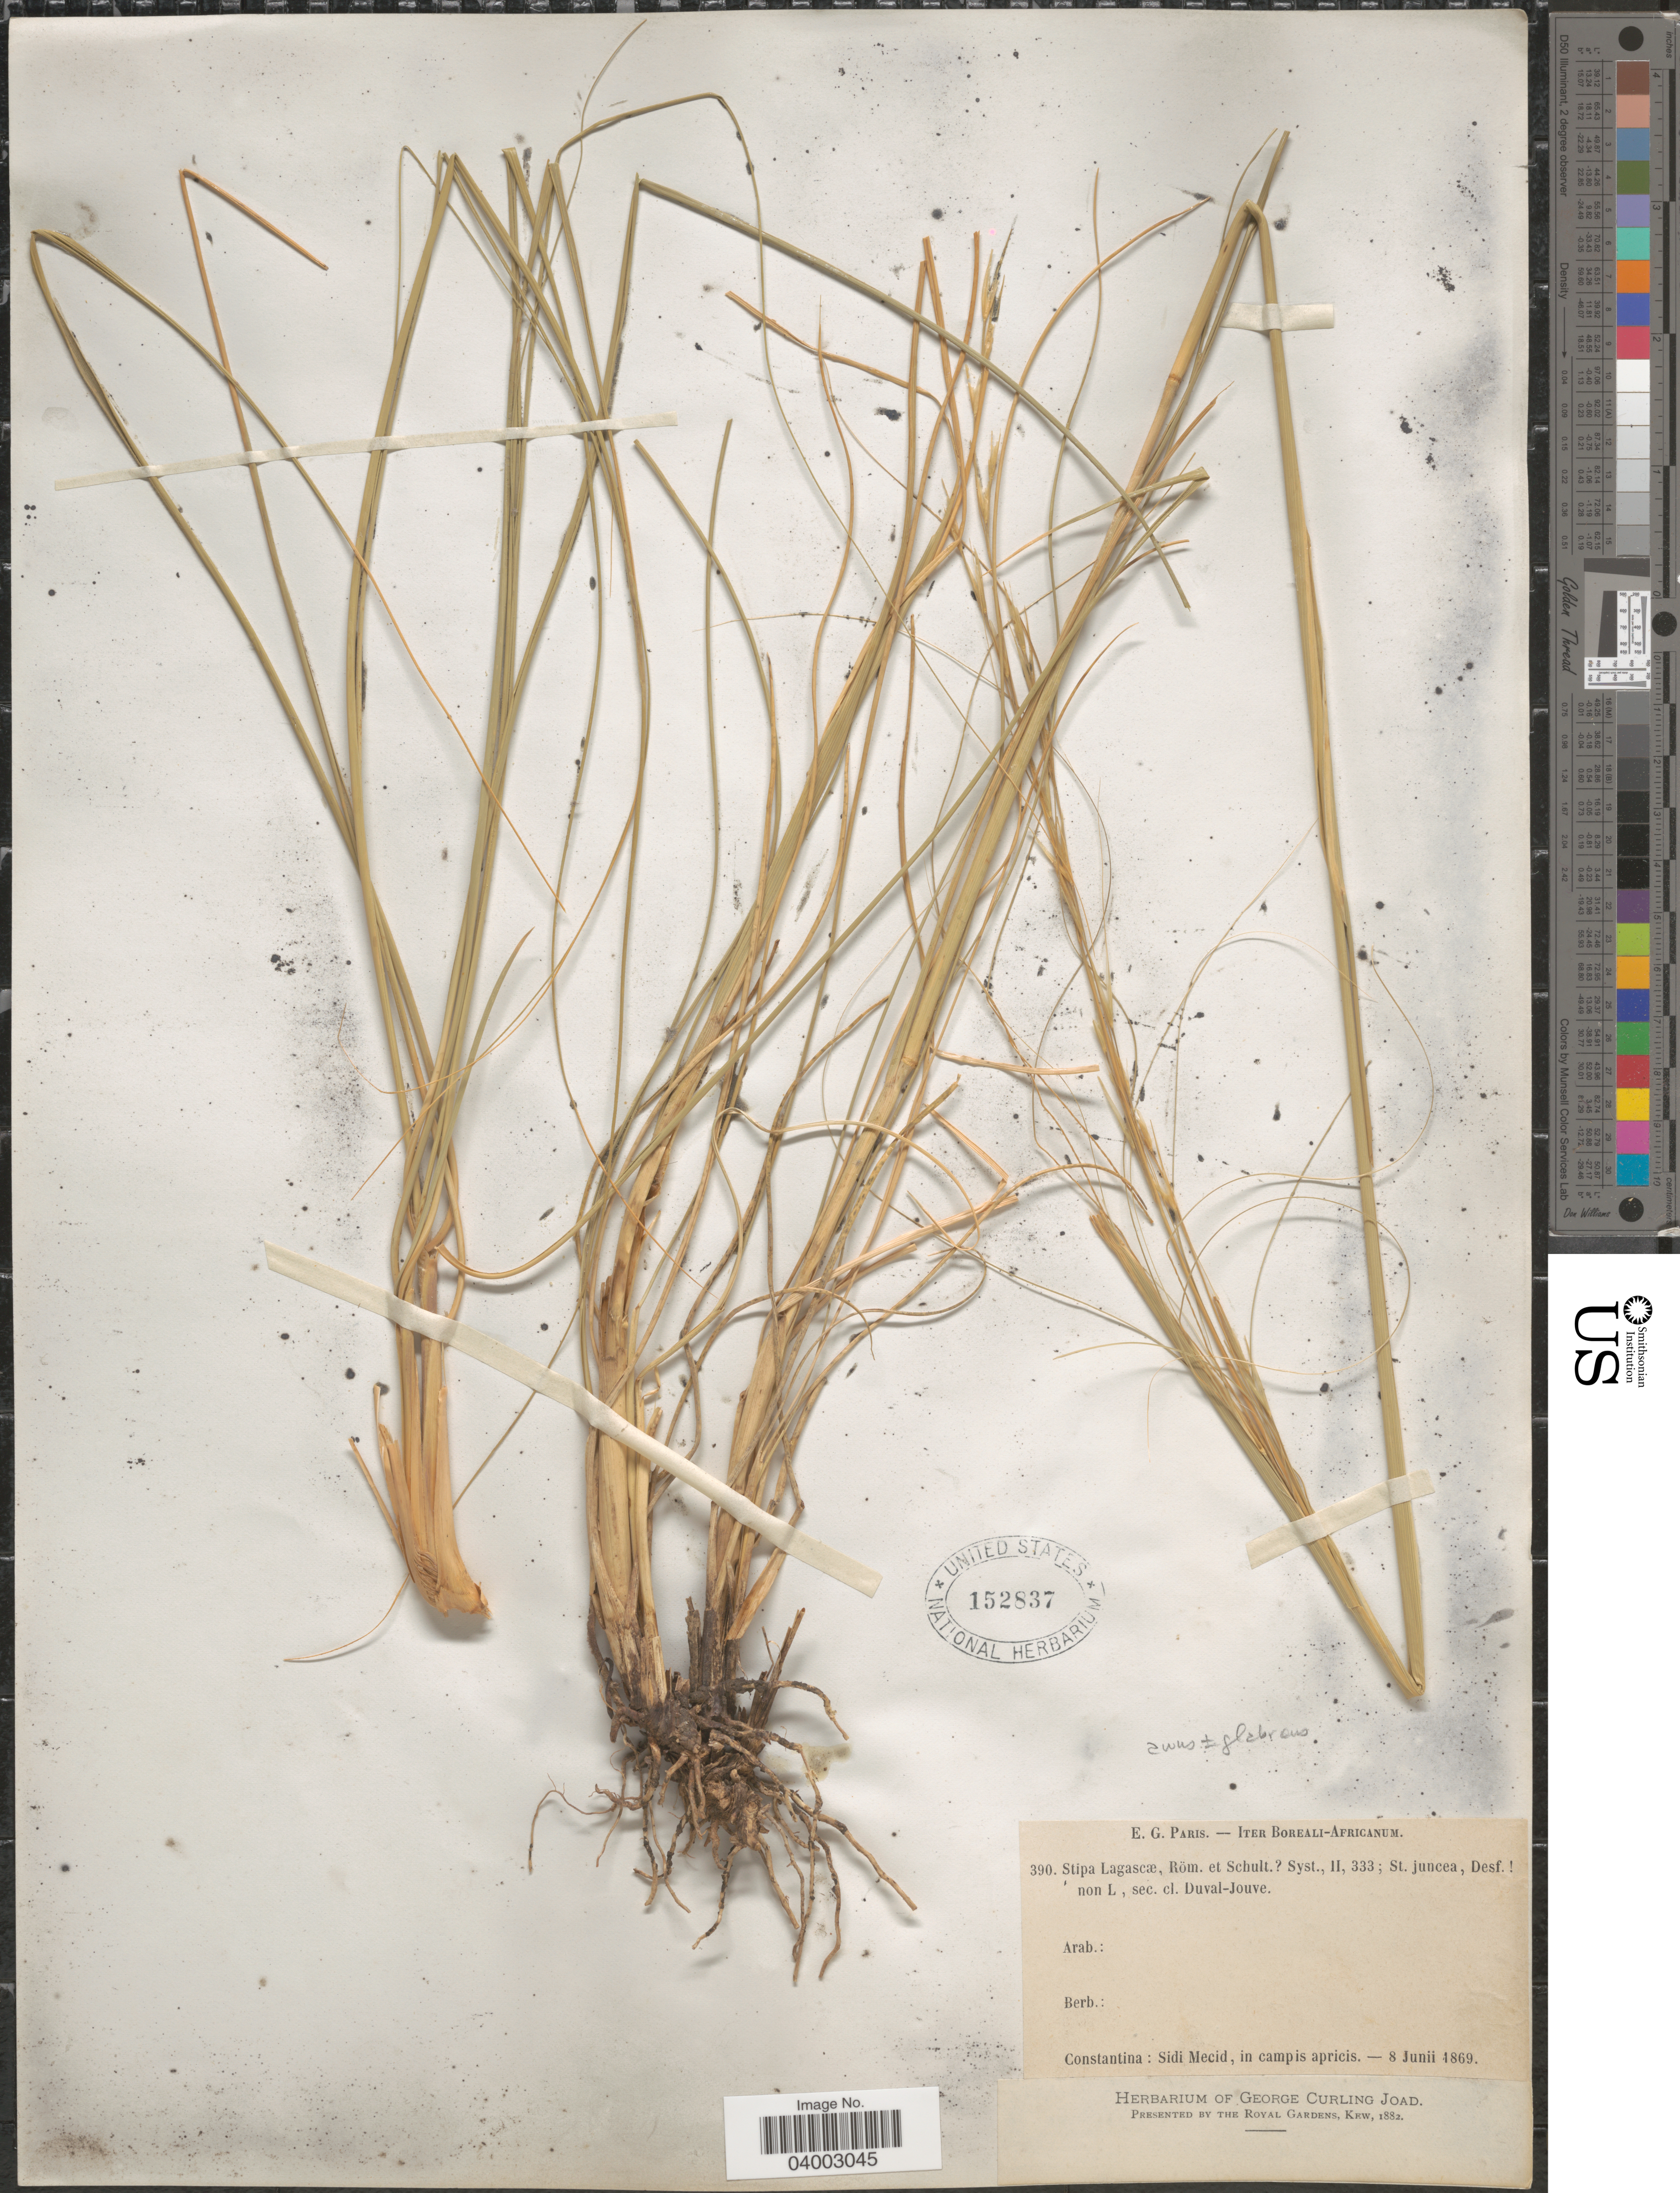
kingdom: Plantae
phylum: Tracheophyta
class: Liliopsida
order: Poales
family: Poaceae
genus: Stipa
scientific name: Stipa lagascae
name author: Schult. & Roem.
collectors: Paris, E.G.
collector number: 390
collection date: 1869-06-08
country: Algeria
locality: Constantina: Sidi Mecid, in campis apricis.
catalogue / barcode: US 152837